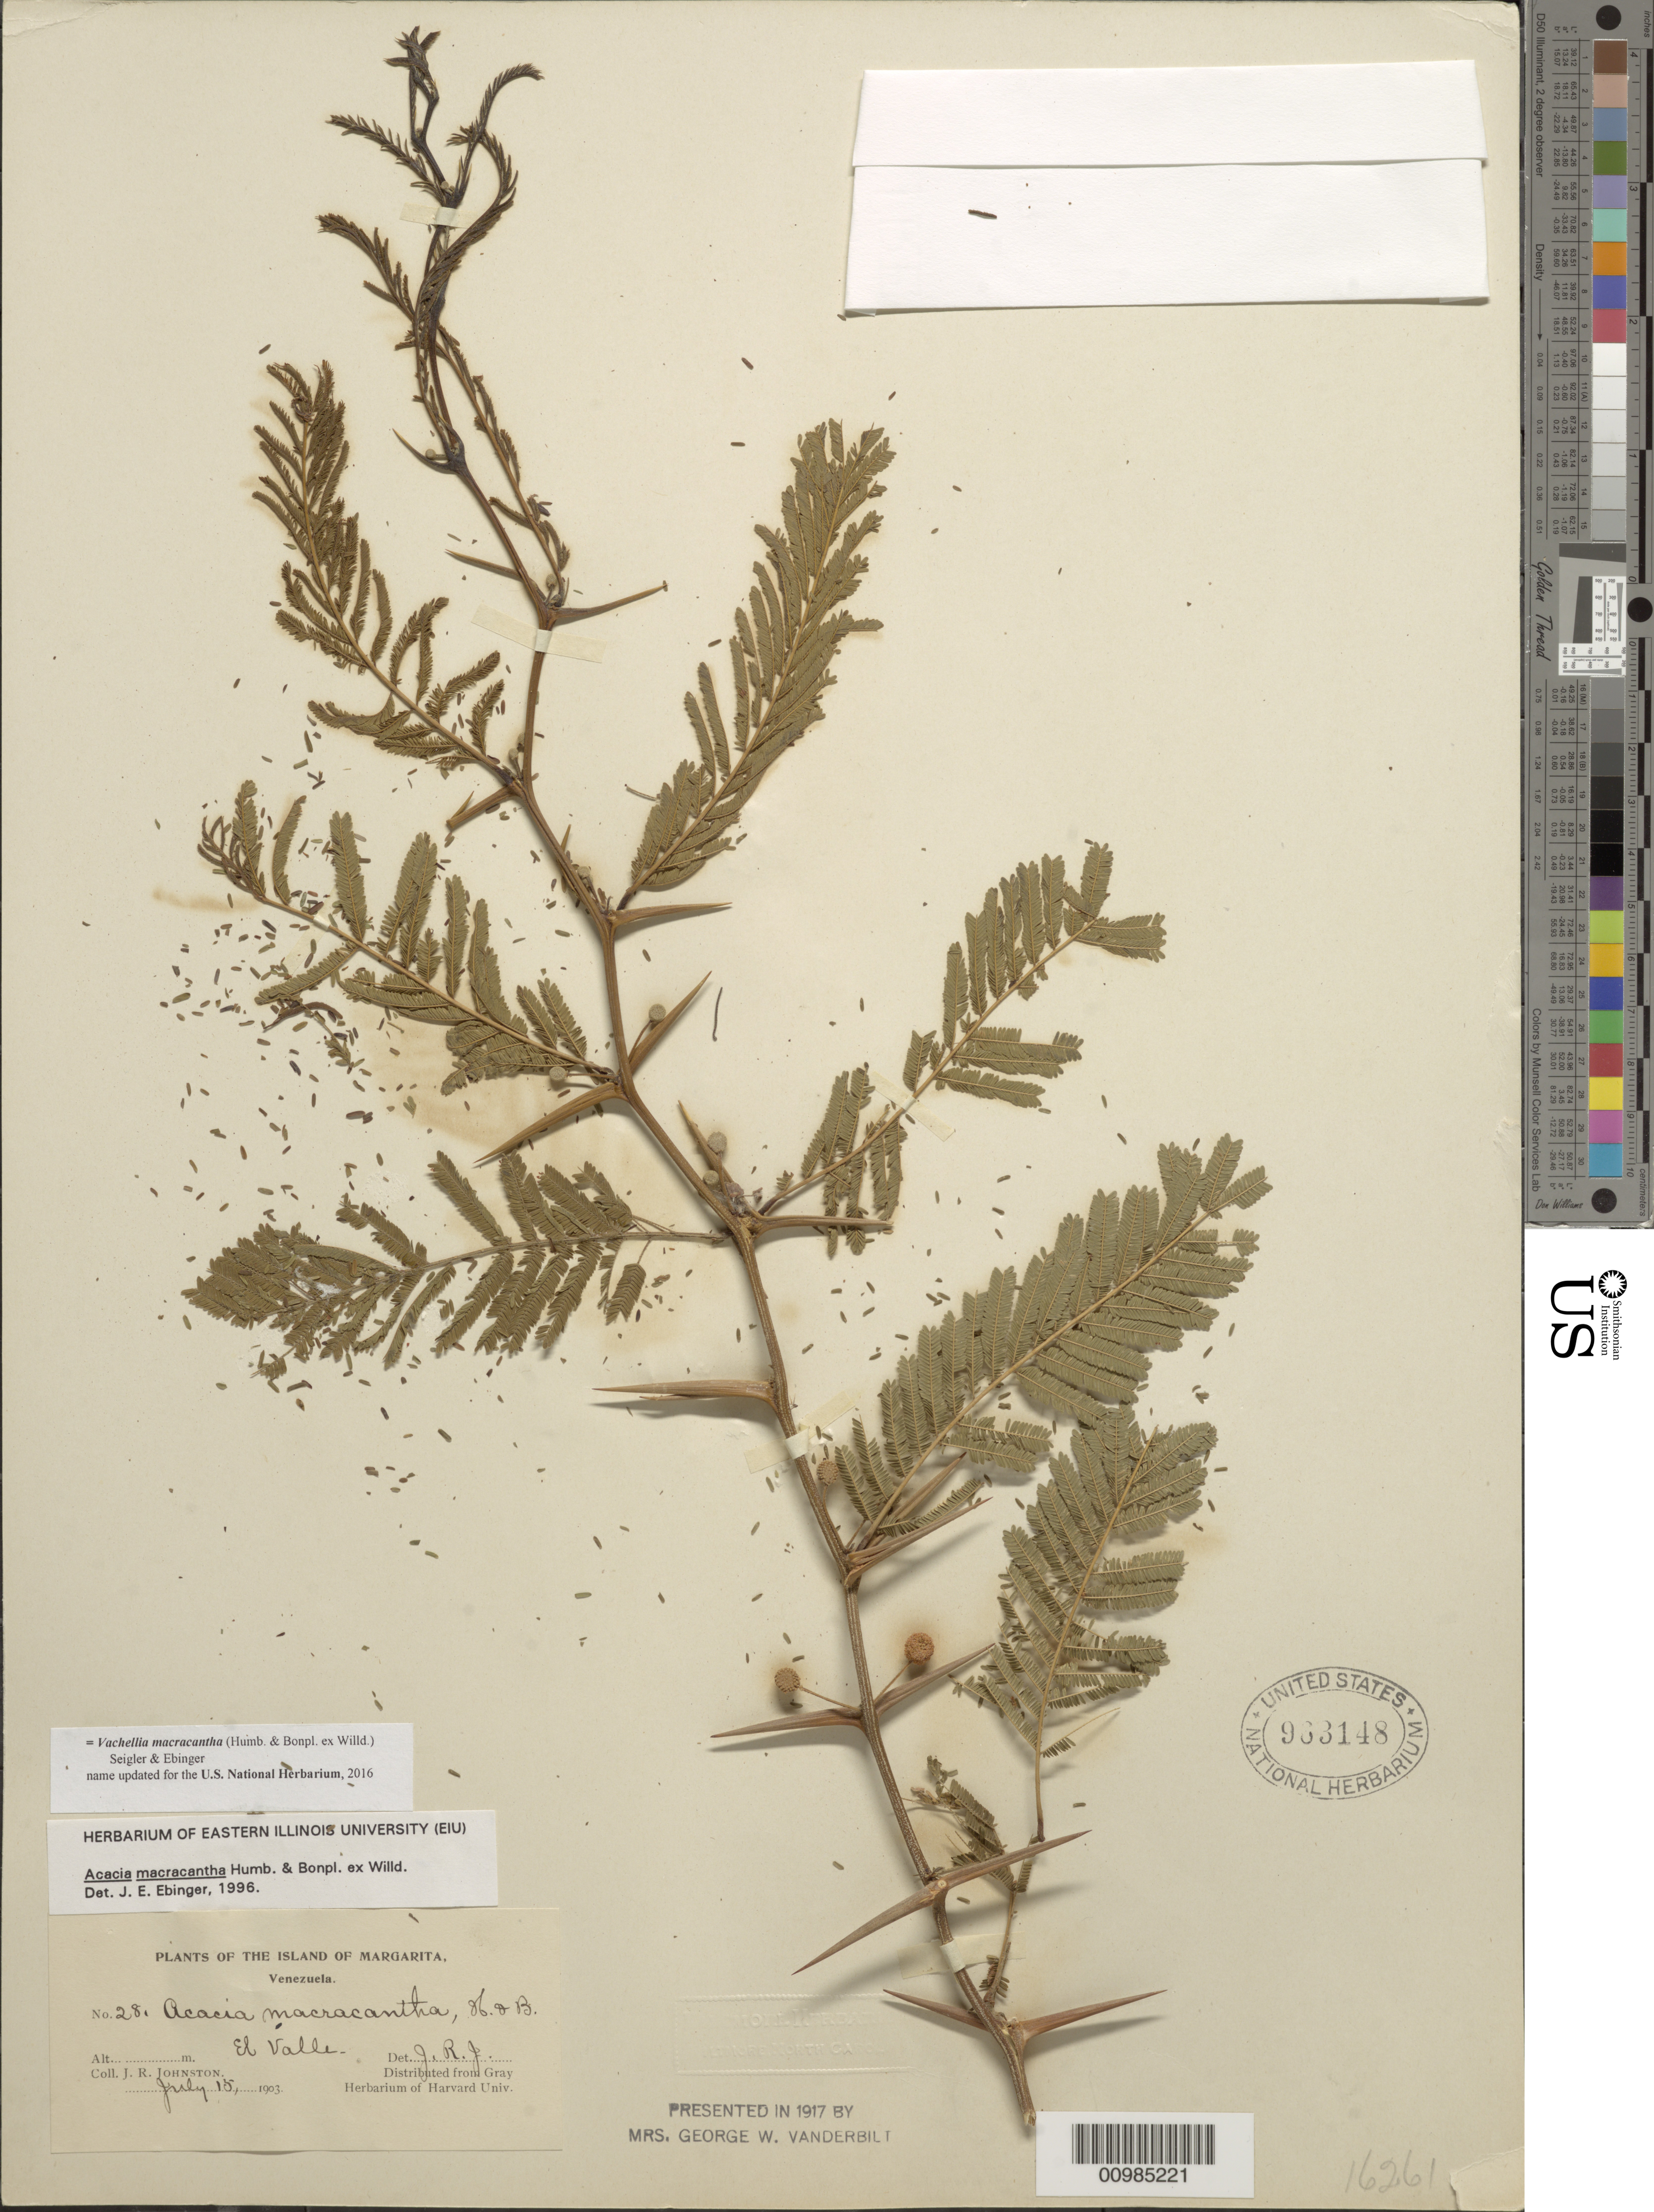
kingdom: Plantae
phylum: Tracheophyta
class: Magnoliopsida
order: Fabales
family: Fabaceae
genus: Vachellia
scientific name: Vachellia macracantha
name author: (Humb. & Bonpl. ex Willd.) Seigler & Ebinger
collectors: J. Johnston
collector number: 28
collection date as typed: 15 Jul 1903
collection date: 1903-07-15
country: Venezuela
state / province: Nueva Esparta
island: Margarita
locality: El Valle.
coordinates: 0 N, 0 E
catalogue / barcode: US 983148